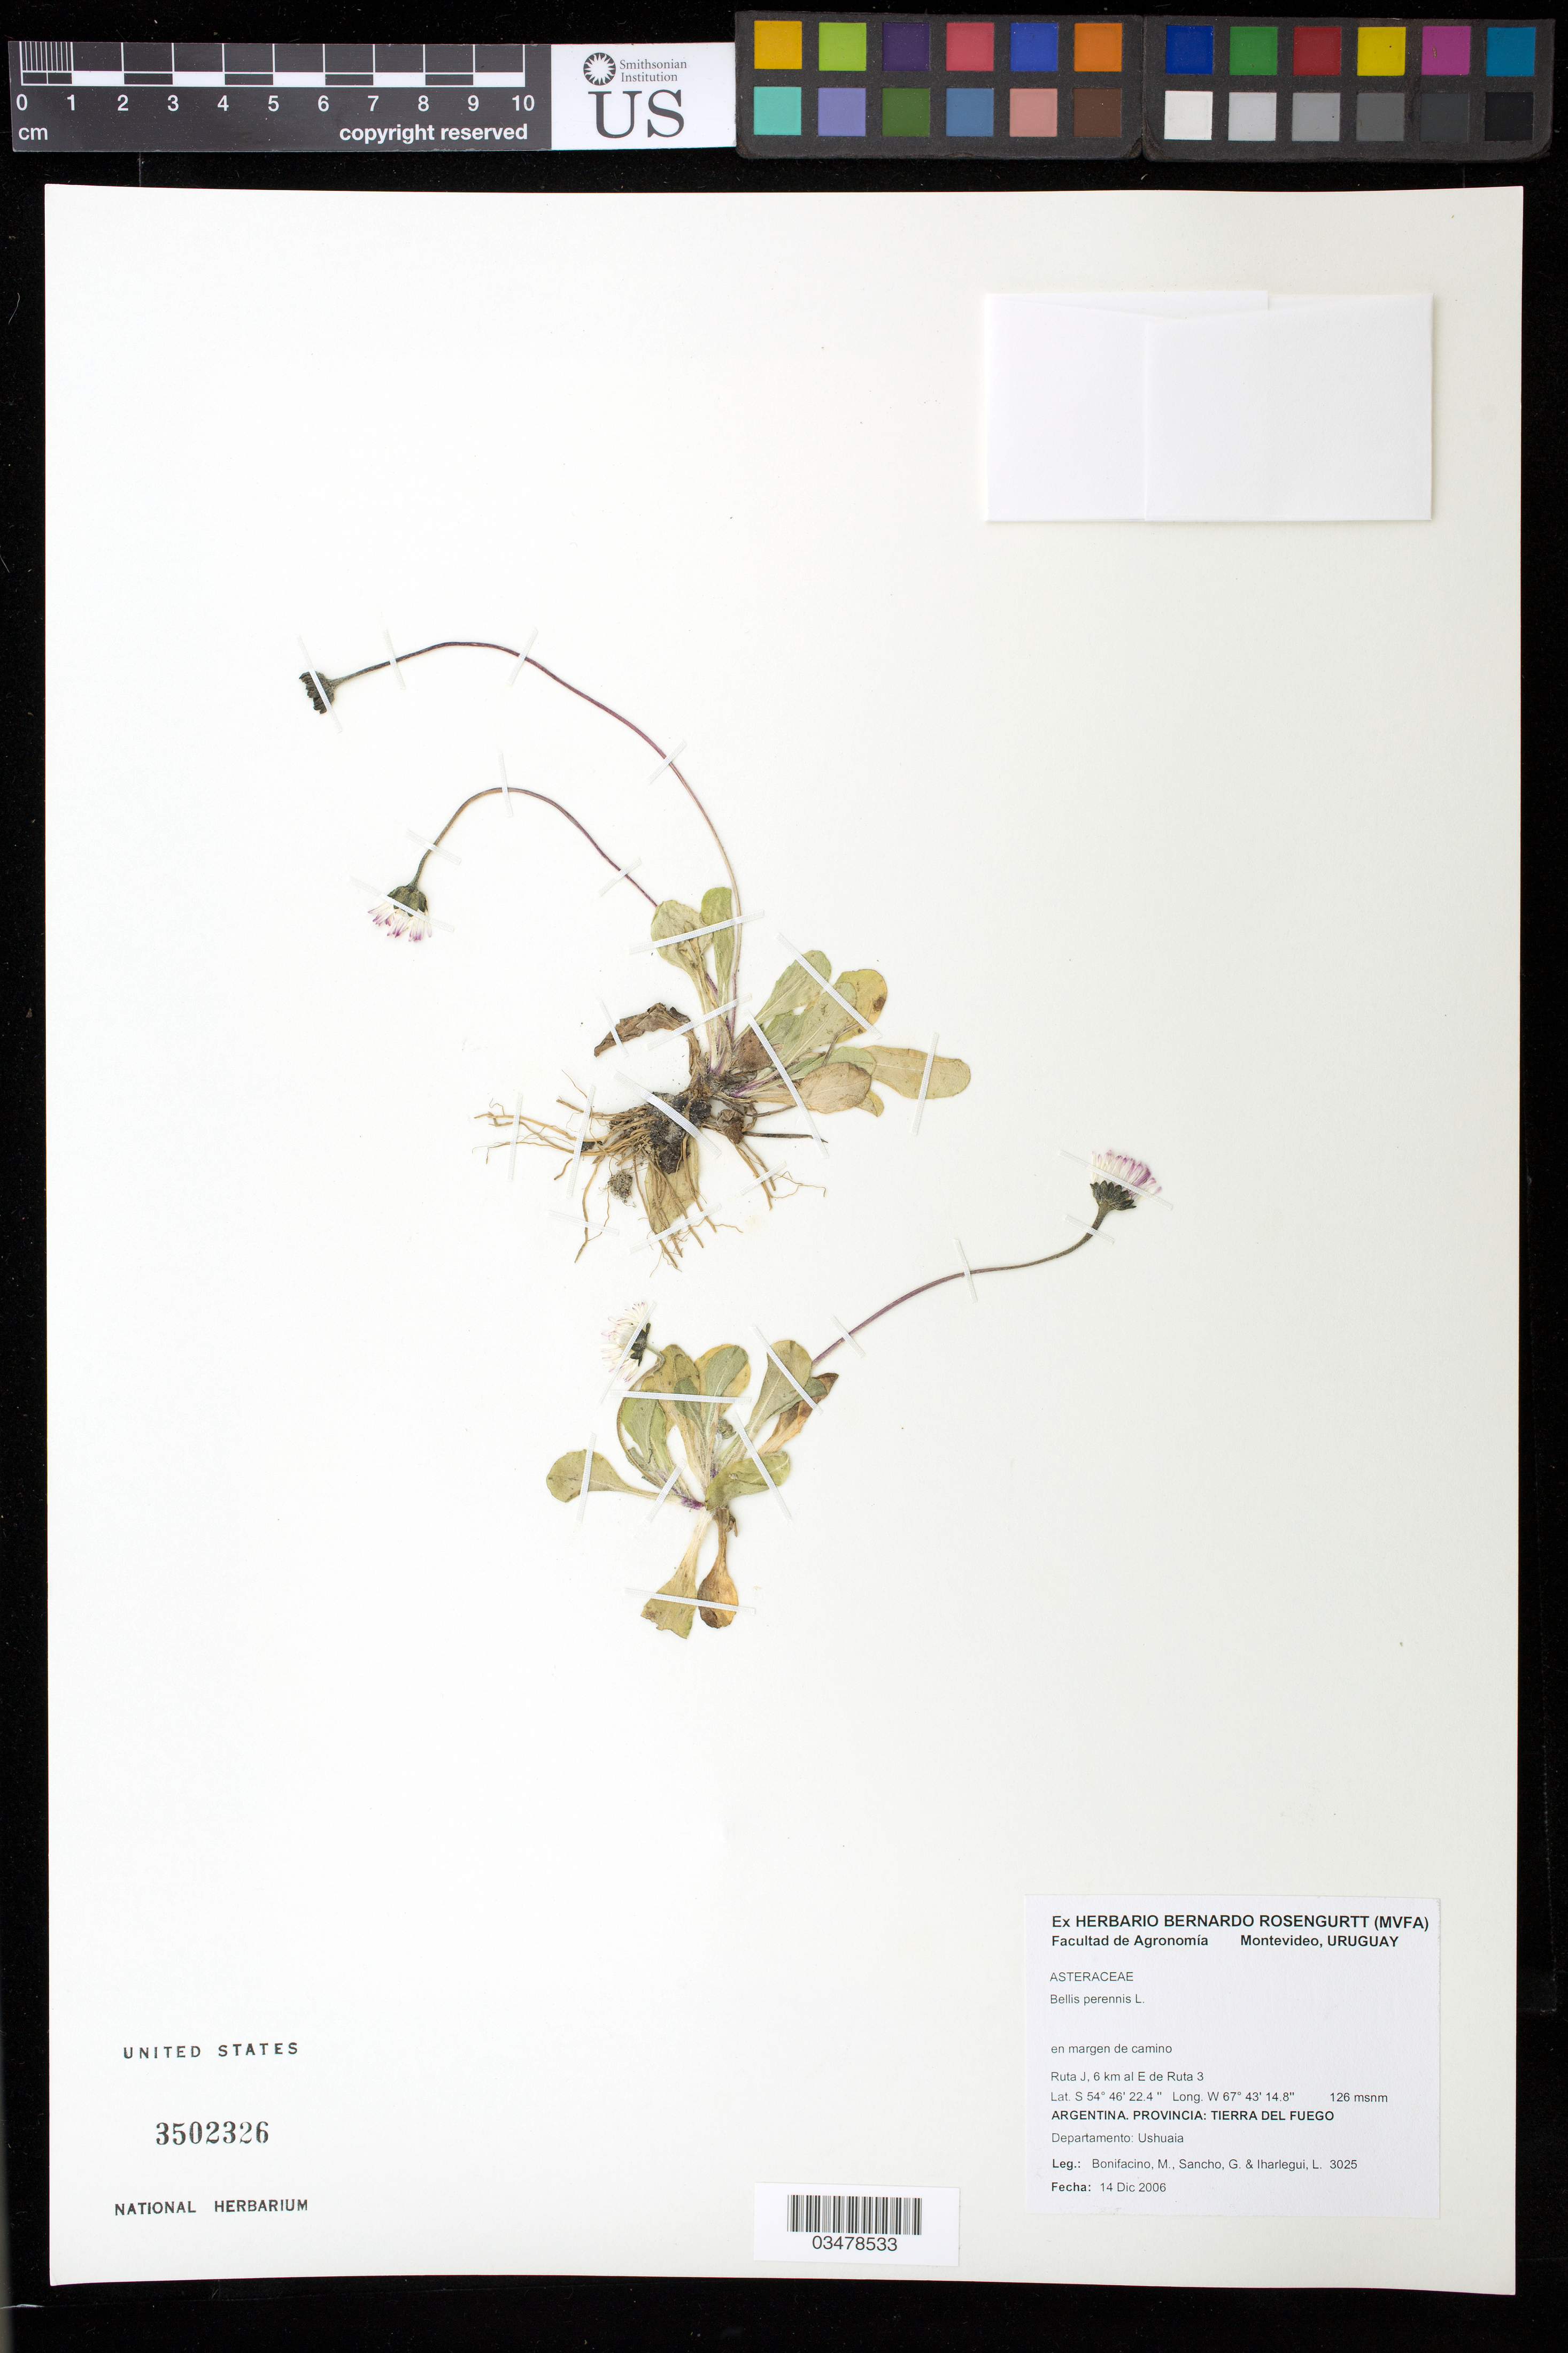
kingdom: Plantae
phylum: Tracheophyta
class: Magnoliopsida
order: Asterales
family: Asteraceae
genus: Bellis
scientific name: Bellis perennis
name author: L.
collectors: M. Bonifacino, G. Sancho & L. Iharlegui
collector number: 3025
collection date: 2006-12-14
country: Argentina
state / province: Tierra del Fuego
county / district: Ushuaia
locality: Ruta J, 6 km al E de Ruta 3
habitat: En margen de camino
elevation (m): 126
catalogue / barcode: US 3502326